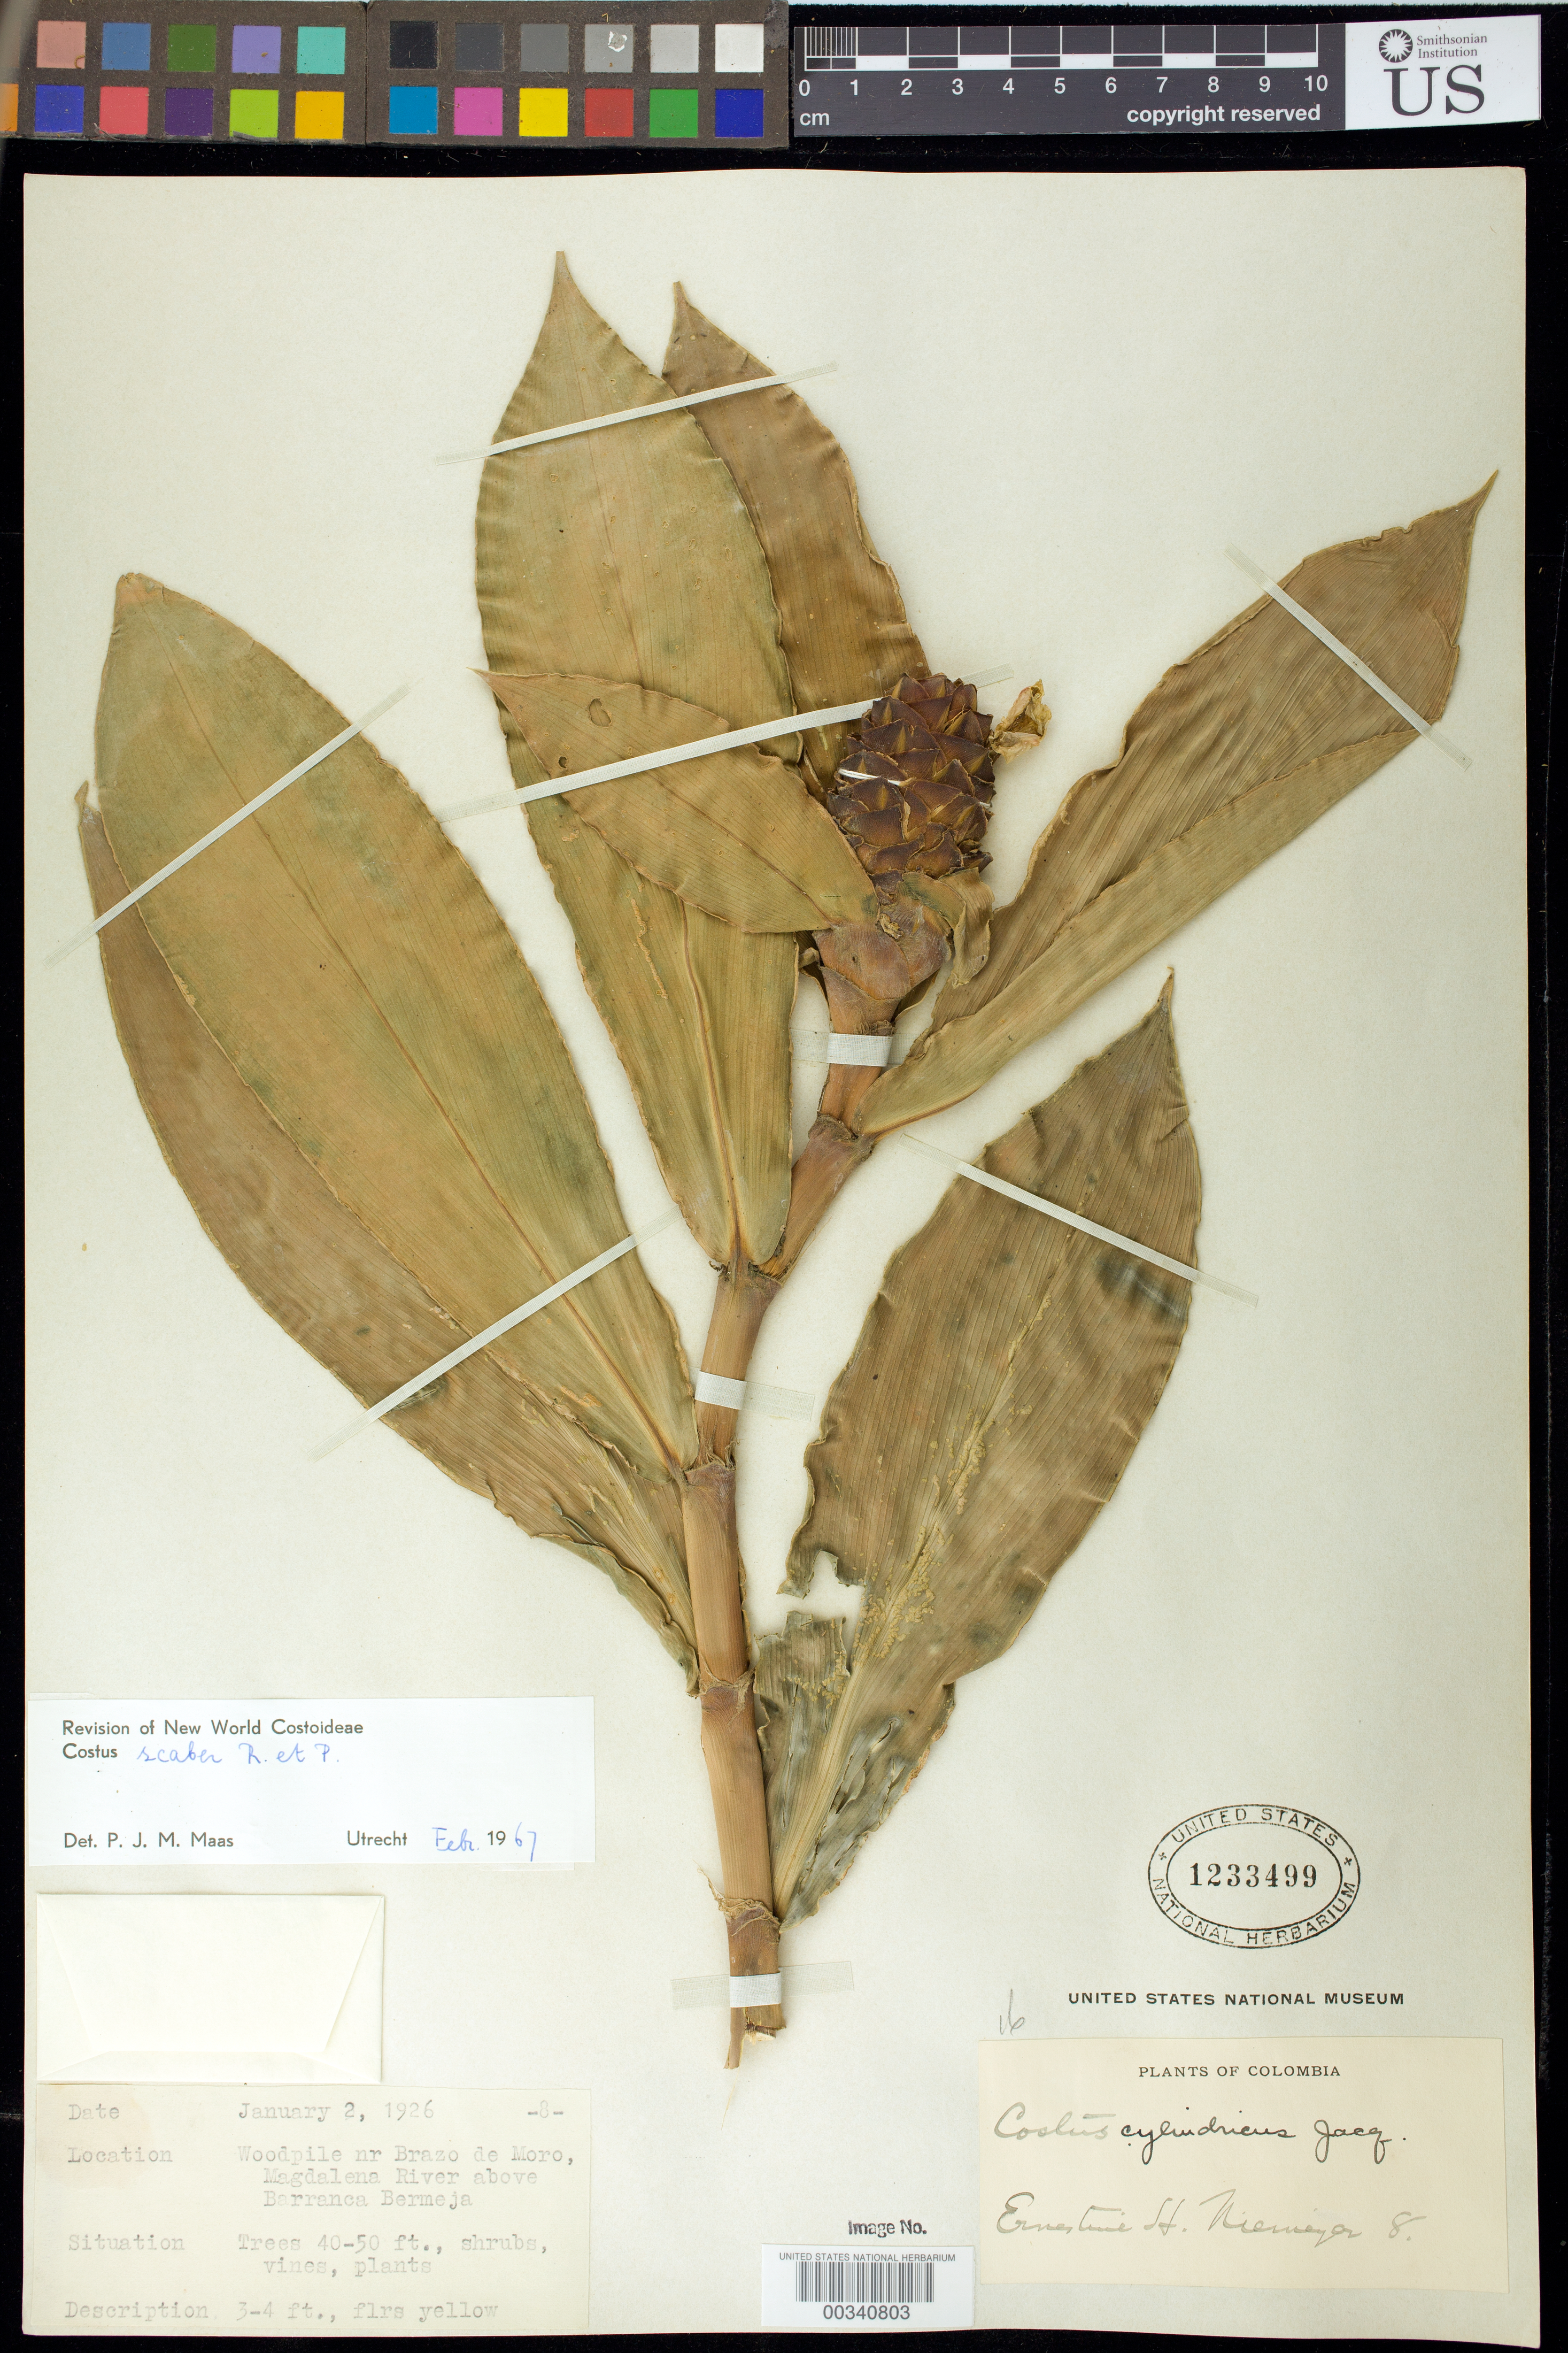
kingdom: Plantae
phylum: Tracheophyta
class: Liliopsida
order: Zingiberales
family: Costaceae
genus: Costus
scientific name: Costus scaber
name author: Ruiz & Pav.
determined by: Maas, Paul J. M.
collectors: E. H. Niemeyer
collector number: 8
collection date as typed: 02 Jan 1926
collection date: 1926-01-02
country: Colombia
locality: Woodpile near Brazo de Moro, Magdalena River above Barrancabermeja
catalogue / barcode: US 1233499